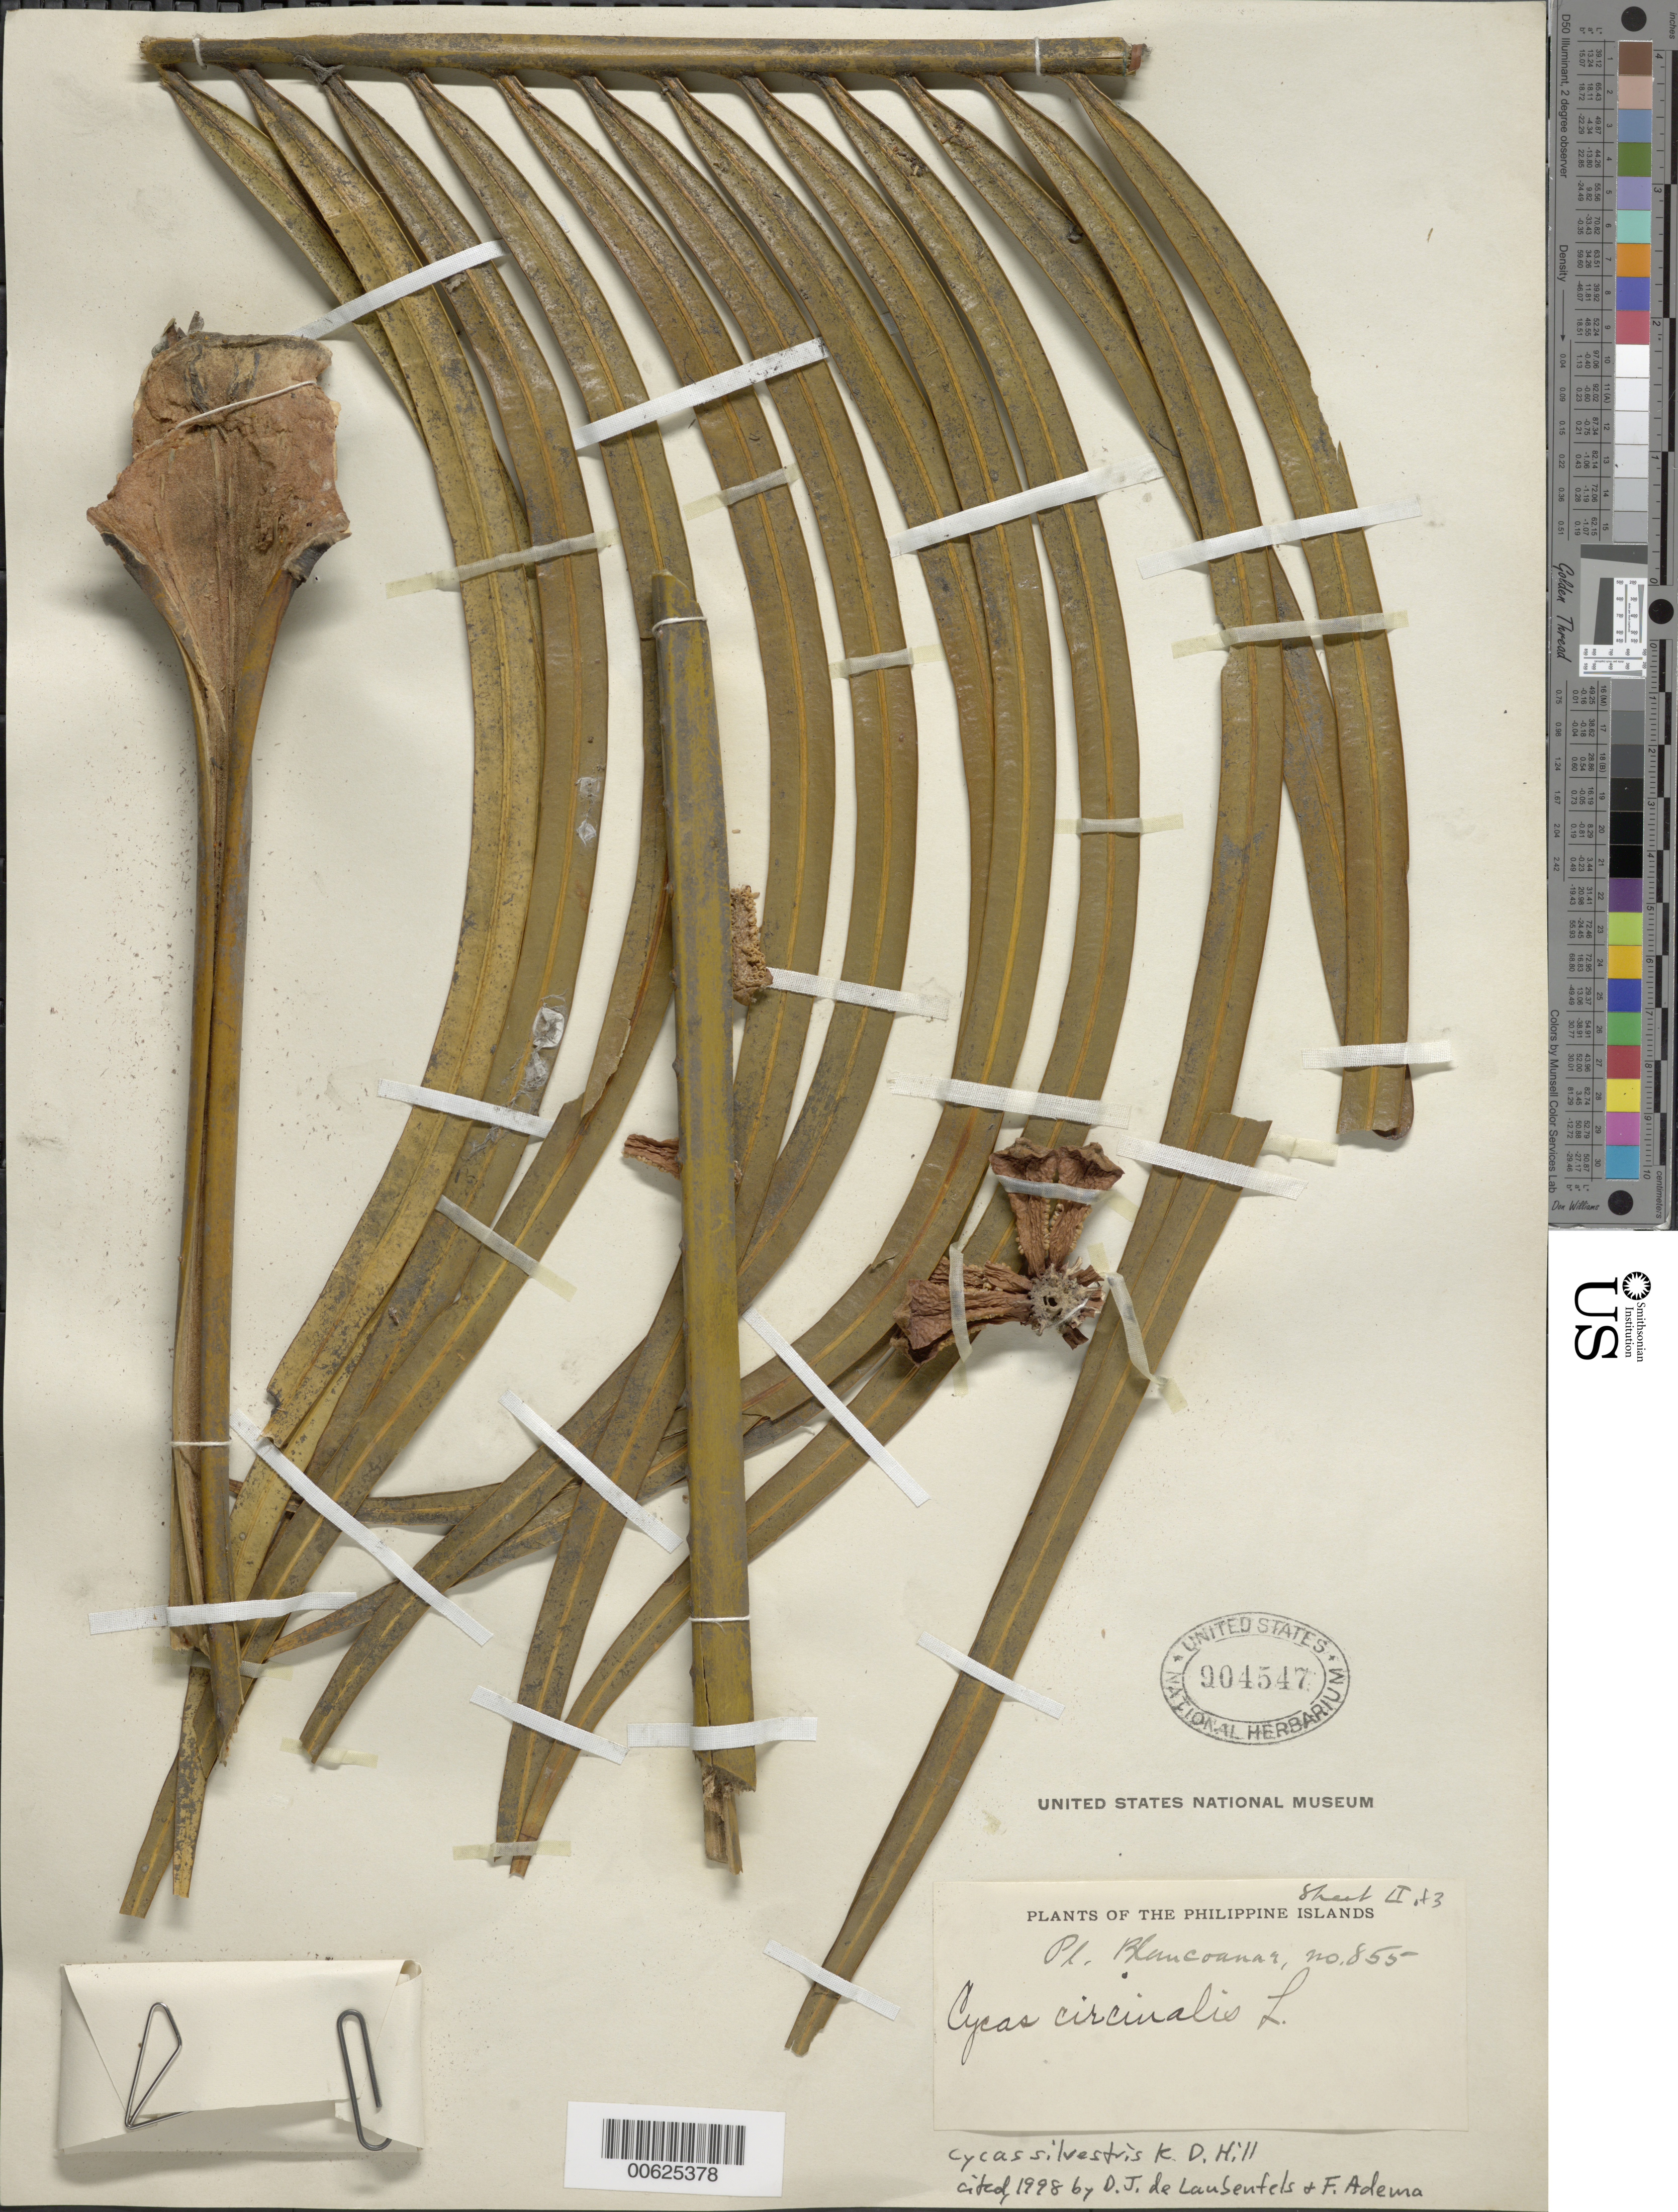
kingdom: Plantae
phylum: Tracheophyta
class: Cycadopsida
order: Cycadales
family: Cycadaceae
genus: Cycas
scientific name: Cycas silvestris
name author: K.D. Hill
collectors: E. D. Merrill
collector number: Sp. Blancoan. 0855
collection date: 1916-10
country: Philippines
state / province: Calabarzon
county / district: Batangas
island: Luzon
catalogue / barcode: US 904547